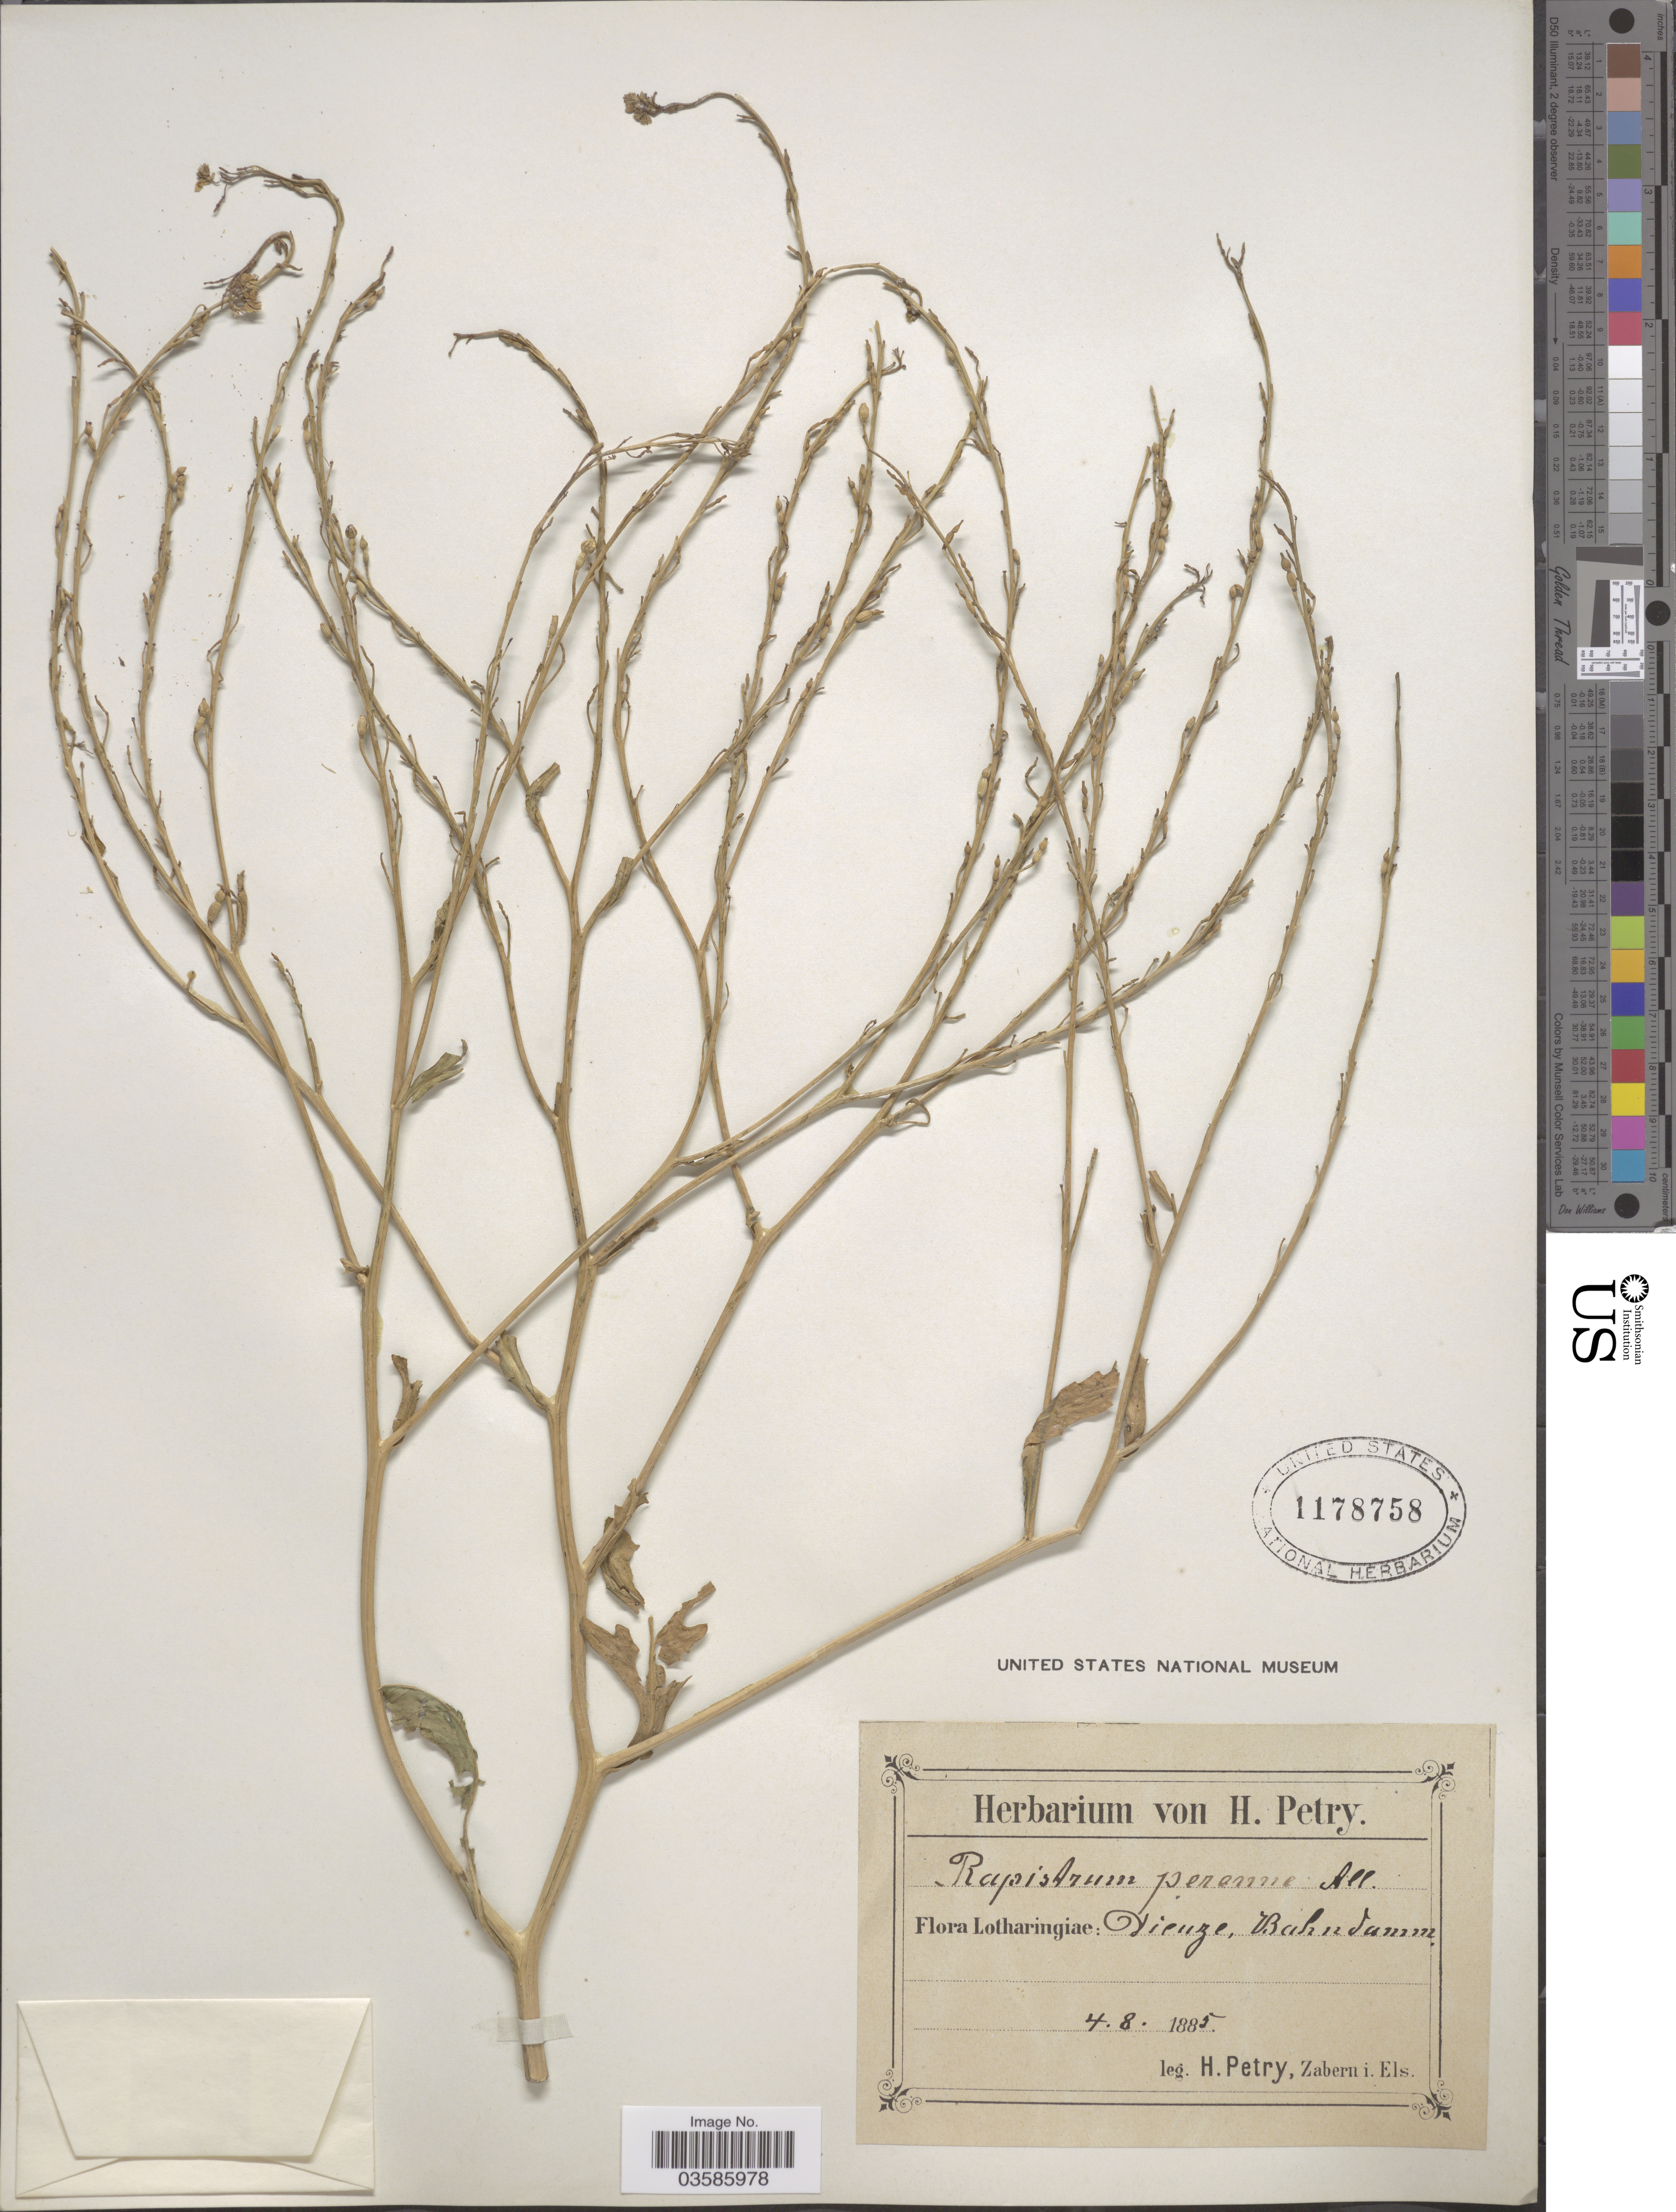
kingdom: Plantae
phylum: Tracheophyta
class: Magnoliopsida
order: Brassicales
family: Brassicaceae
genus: Rapistrum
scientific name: Rapistrum perenne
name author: (L.) All.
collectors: H. Petry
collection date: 1885-08-04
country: France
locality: Lotharingiæ: Dieuze, Bahndamm.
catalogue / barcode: US 1178758